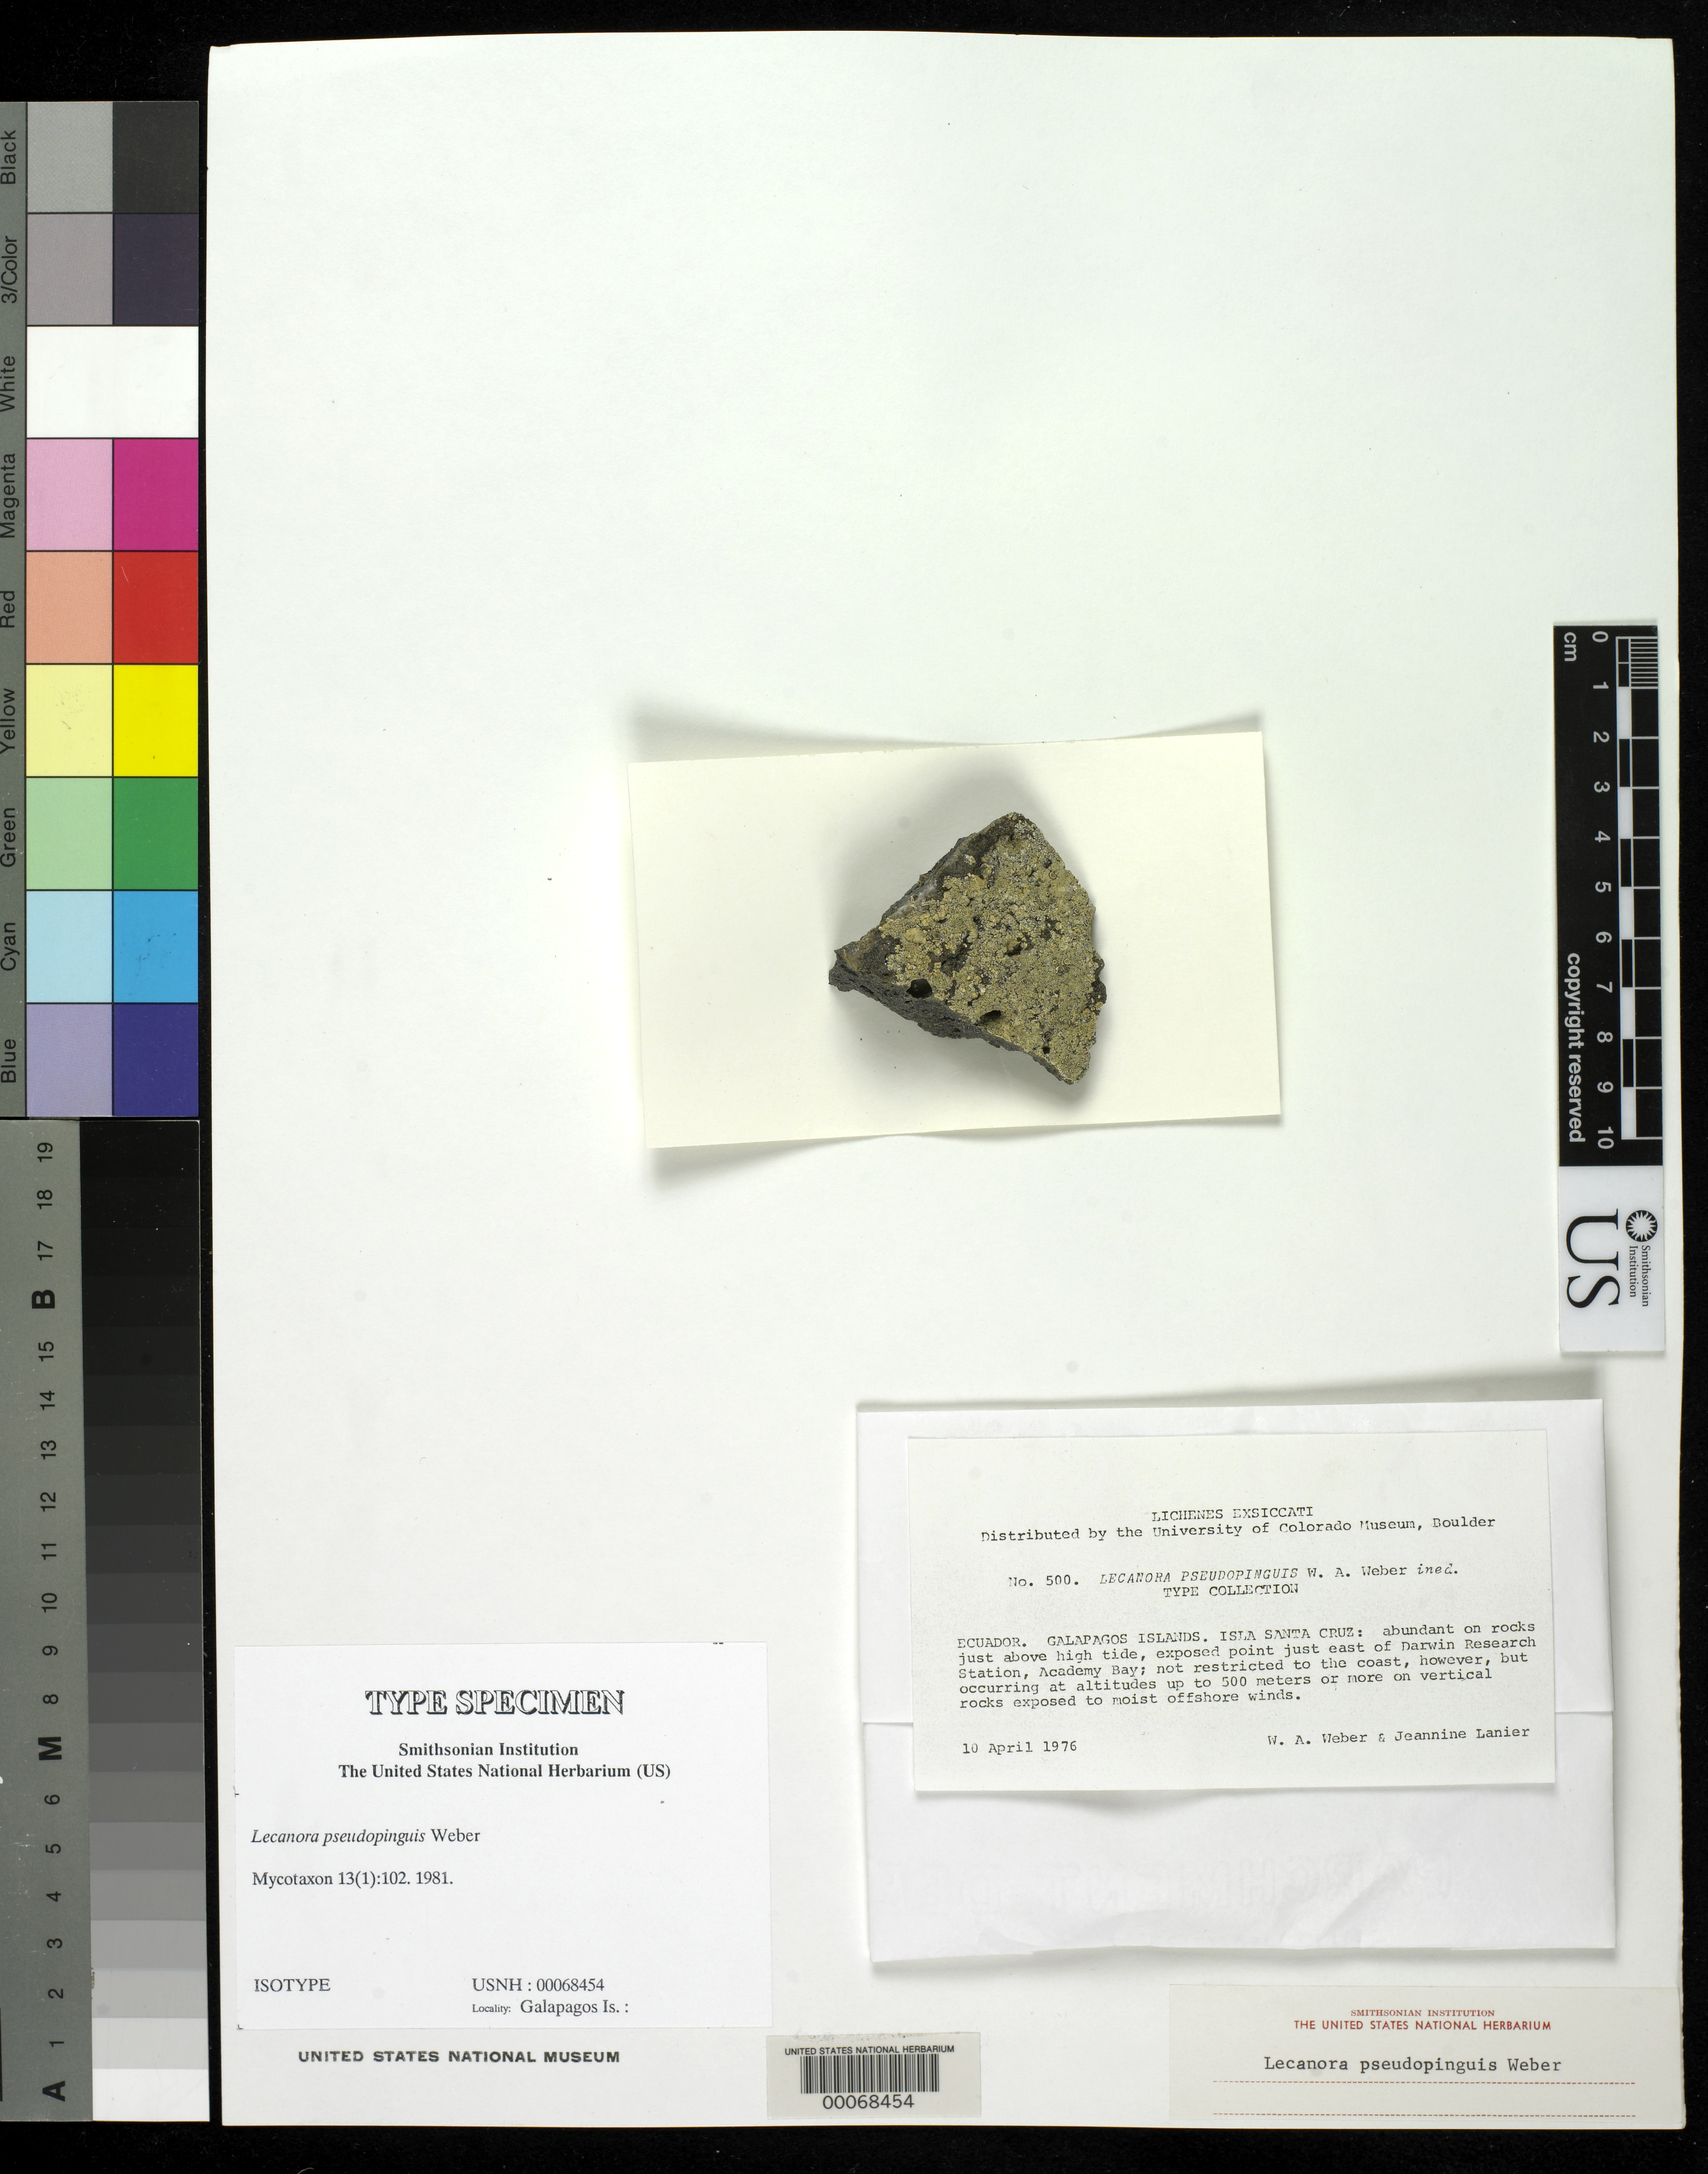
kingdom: Fungi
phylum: Ascomycota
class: Lecanoromycetes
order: Lecanorales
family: Lecanoraceae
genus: Lecanora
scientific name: Lecanora pseudopinguis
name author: W.A. Weber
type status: Isotype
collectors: W. A. Weber & J. Lanier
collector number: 500 Lich. Exs. Colo.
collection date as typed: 10 Apr 1976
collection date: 1976-04-10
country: Ecuador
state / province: Colón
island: Santa Cruz [Indefatigable, Chaves]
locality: Santz Cruz Island just E of Darwin Research Station, Academy Bay.